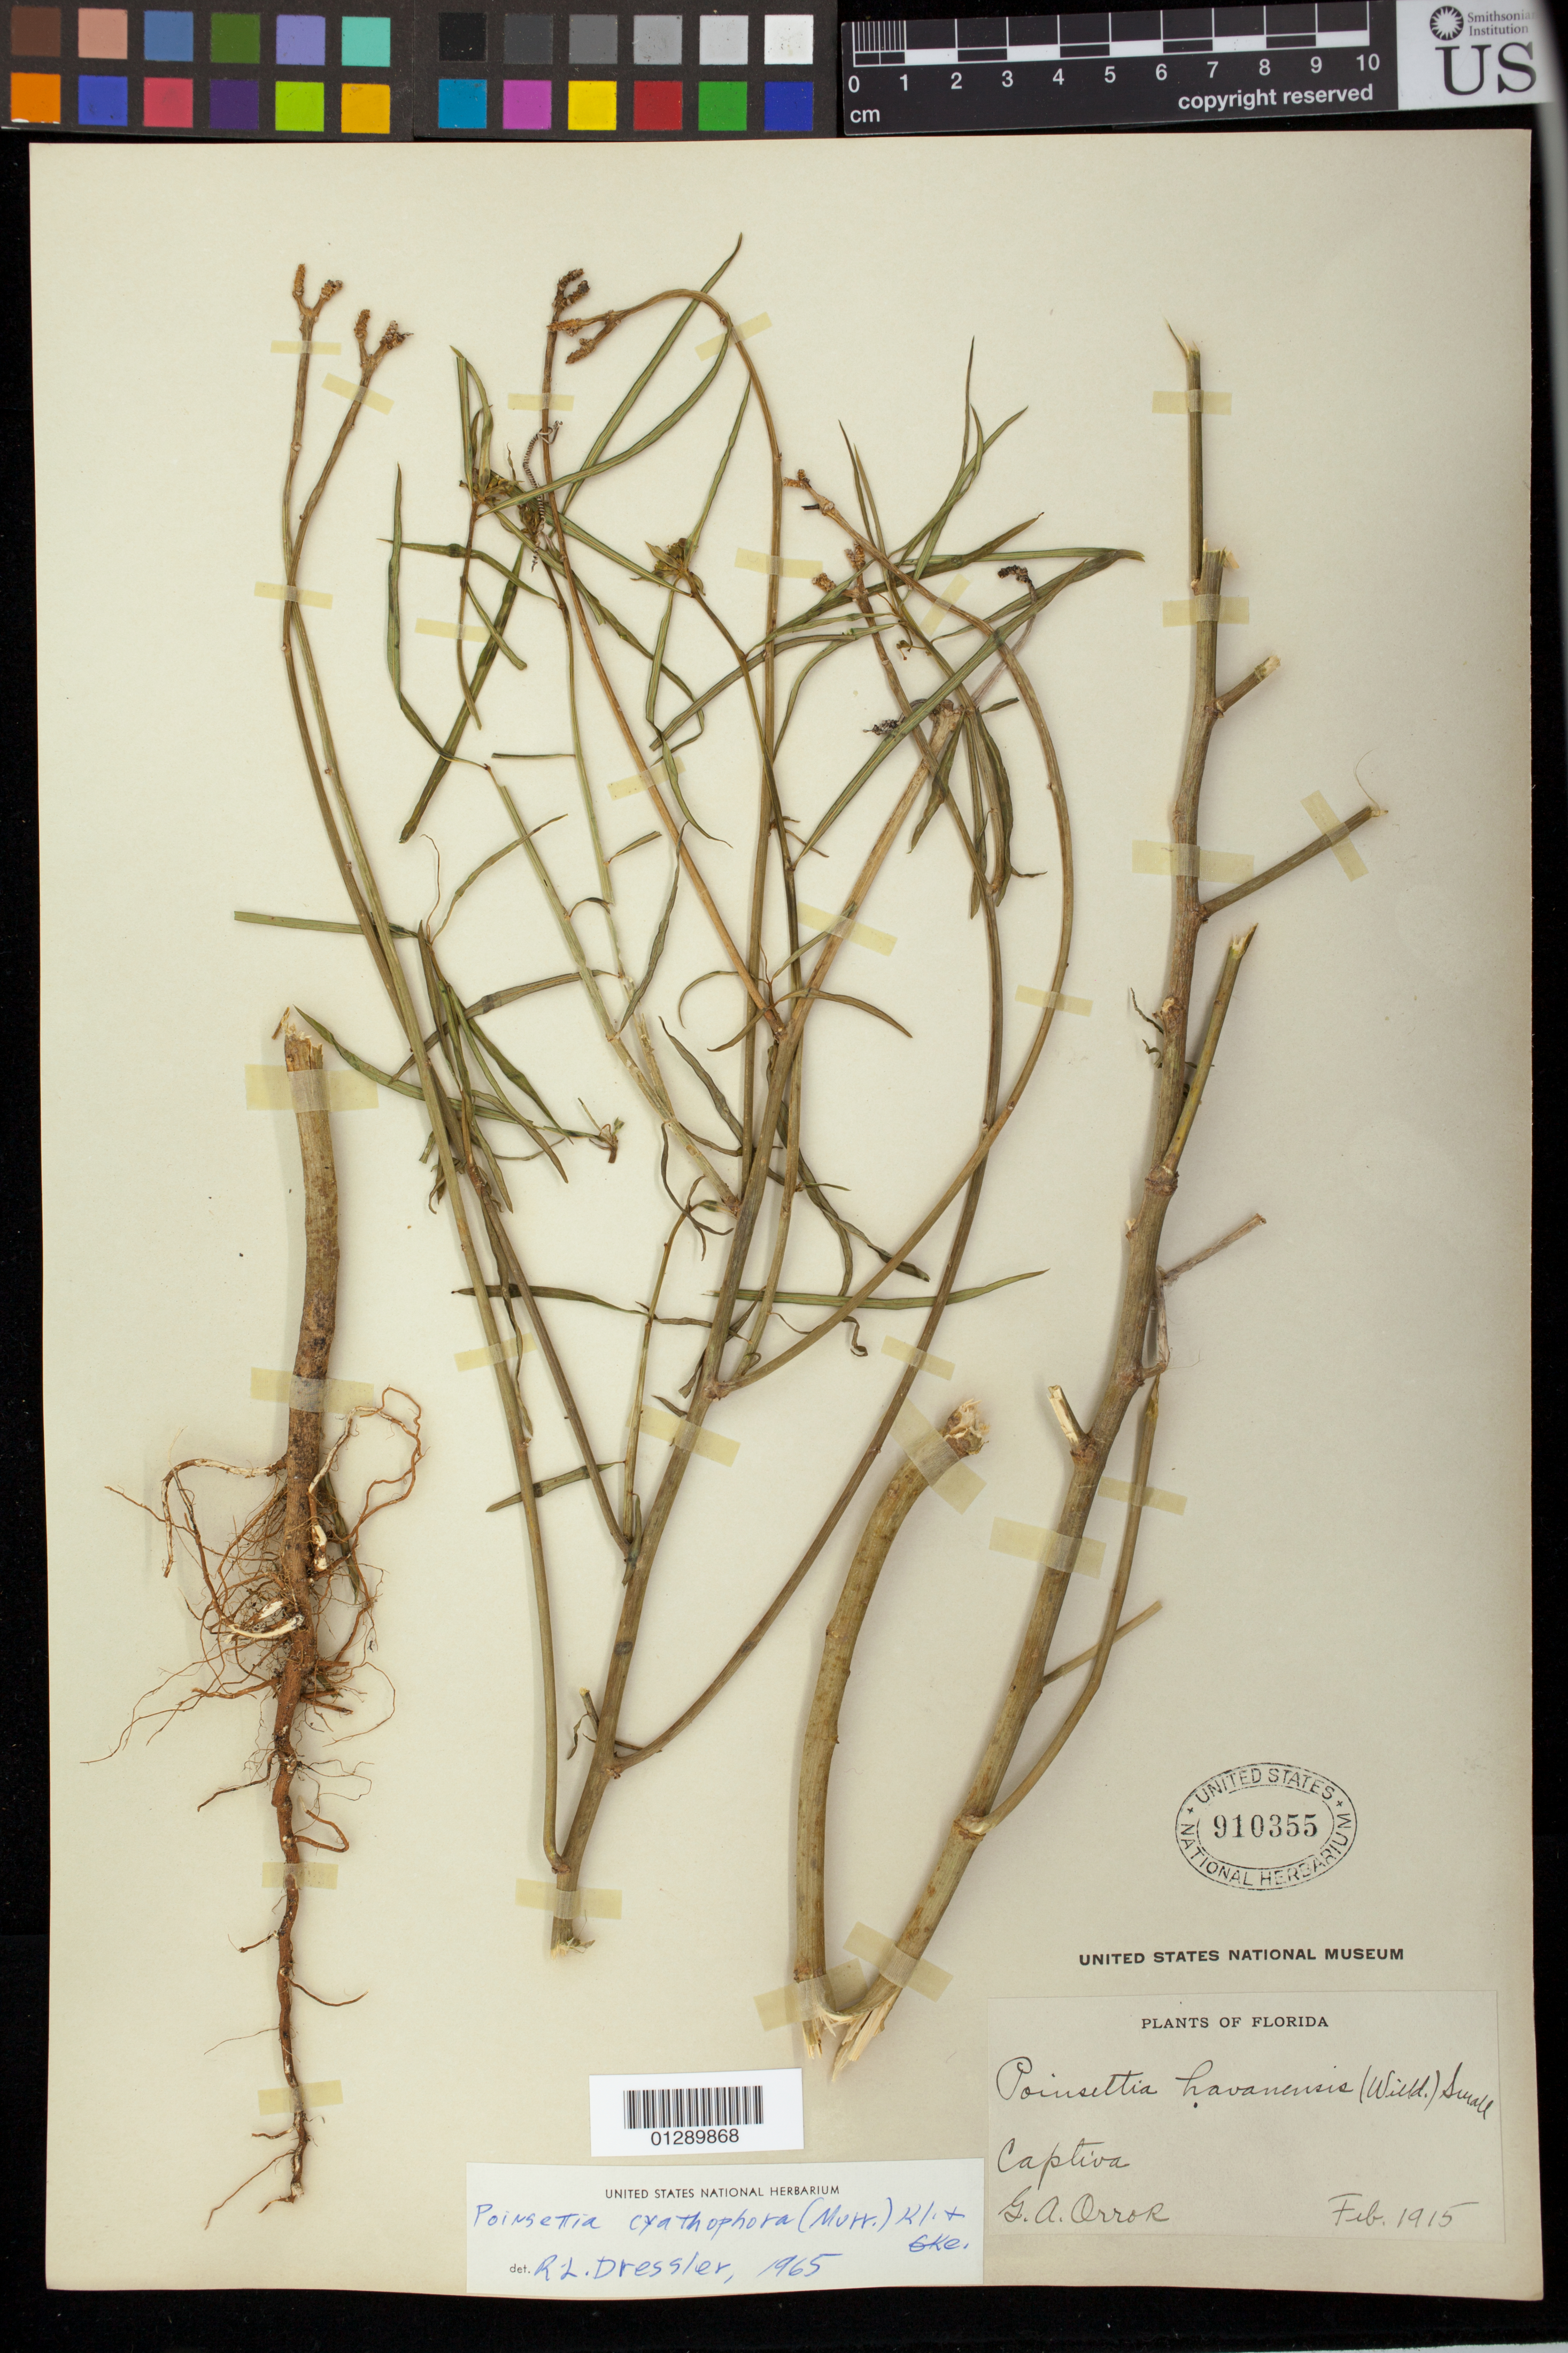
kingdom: Plantae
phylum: Tracheophyta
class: Magnoliopsida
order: Malpighiales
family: Euphorbiaceae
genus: Euphorbia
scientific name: Euphorbia heterophylla var. cyathophora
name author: (Murr.) Griseb.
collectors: G. Orror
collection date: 1915-02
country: United States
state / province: Florida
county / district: Lee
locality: Captiva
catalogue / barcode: US 910355